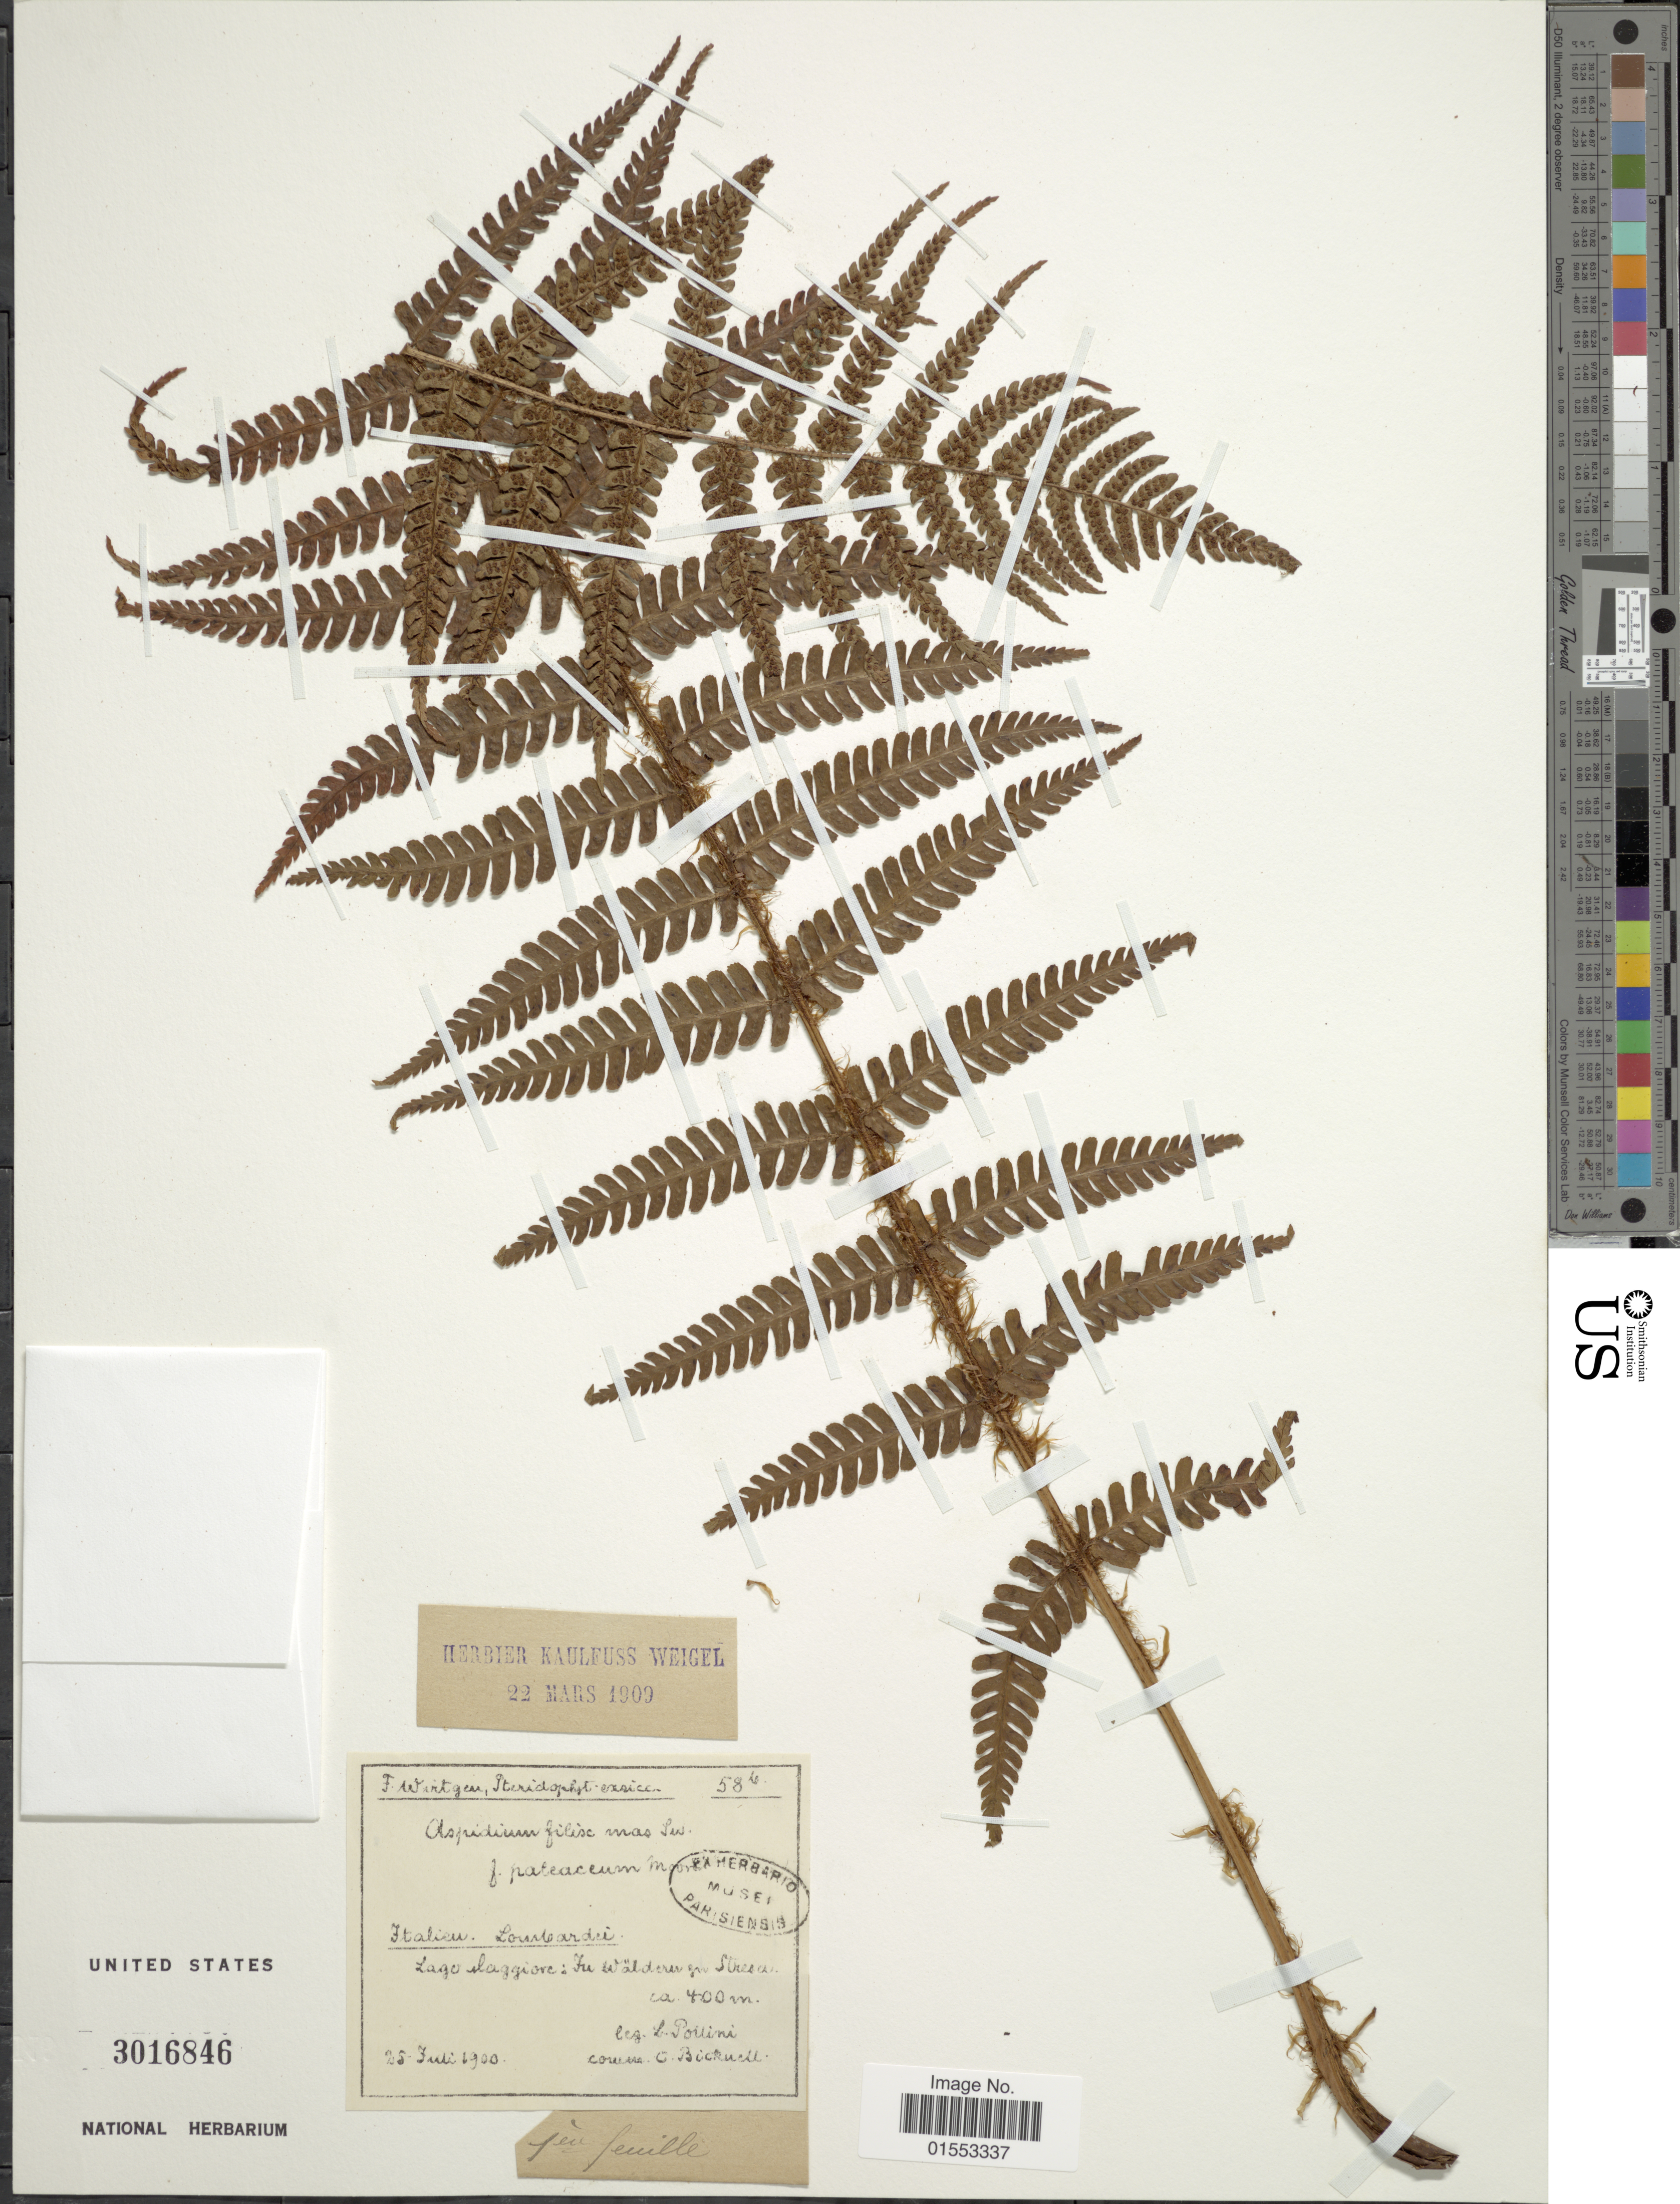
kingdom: Plantae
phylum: Tracheophyta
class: Polypodiopsida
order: Polypodiales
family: Dryopteridaceae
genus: Dryopteris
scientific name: Dryopteris filix-mas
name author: (L.) Schott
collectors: L. Pollini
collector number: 58b*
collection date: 1900-07-25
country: Italy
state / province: Lombardy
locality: Italieu. Lombaridei, Lago Maggiore: In Waldern zu Str [illegible text]. [interpreted]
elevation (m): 400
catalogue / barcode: US 3016846